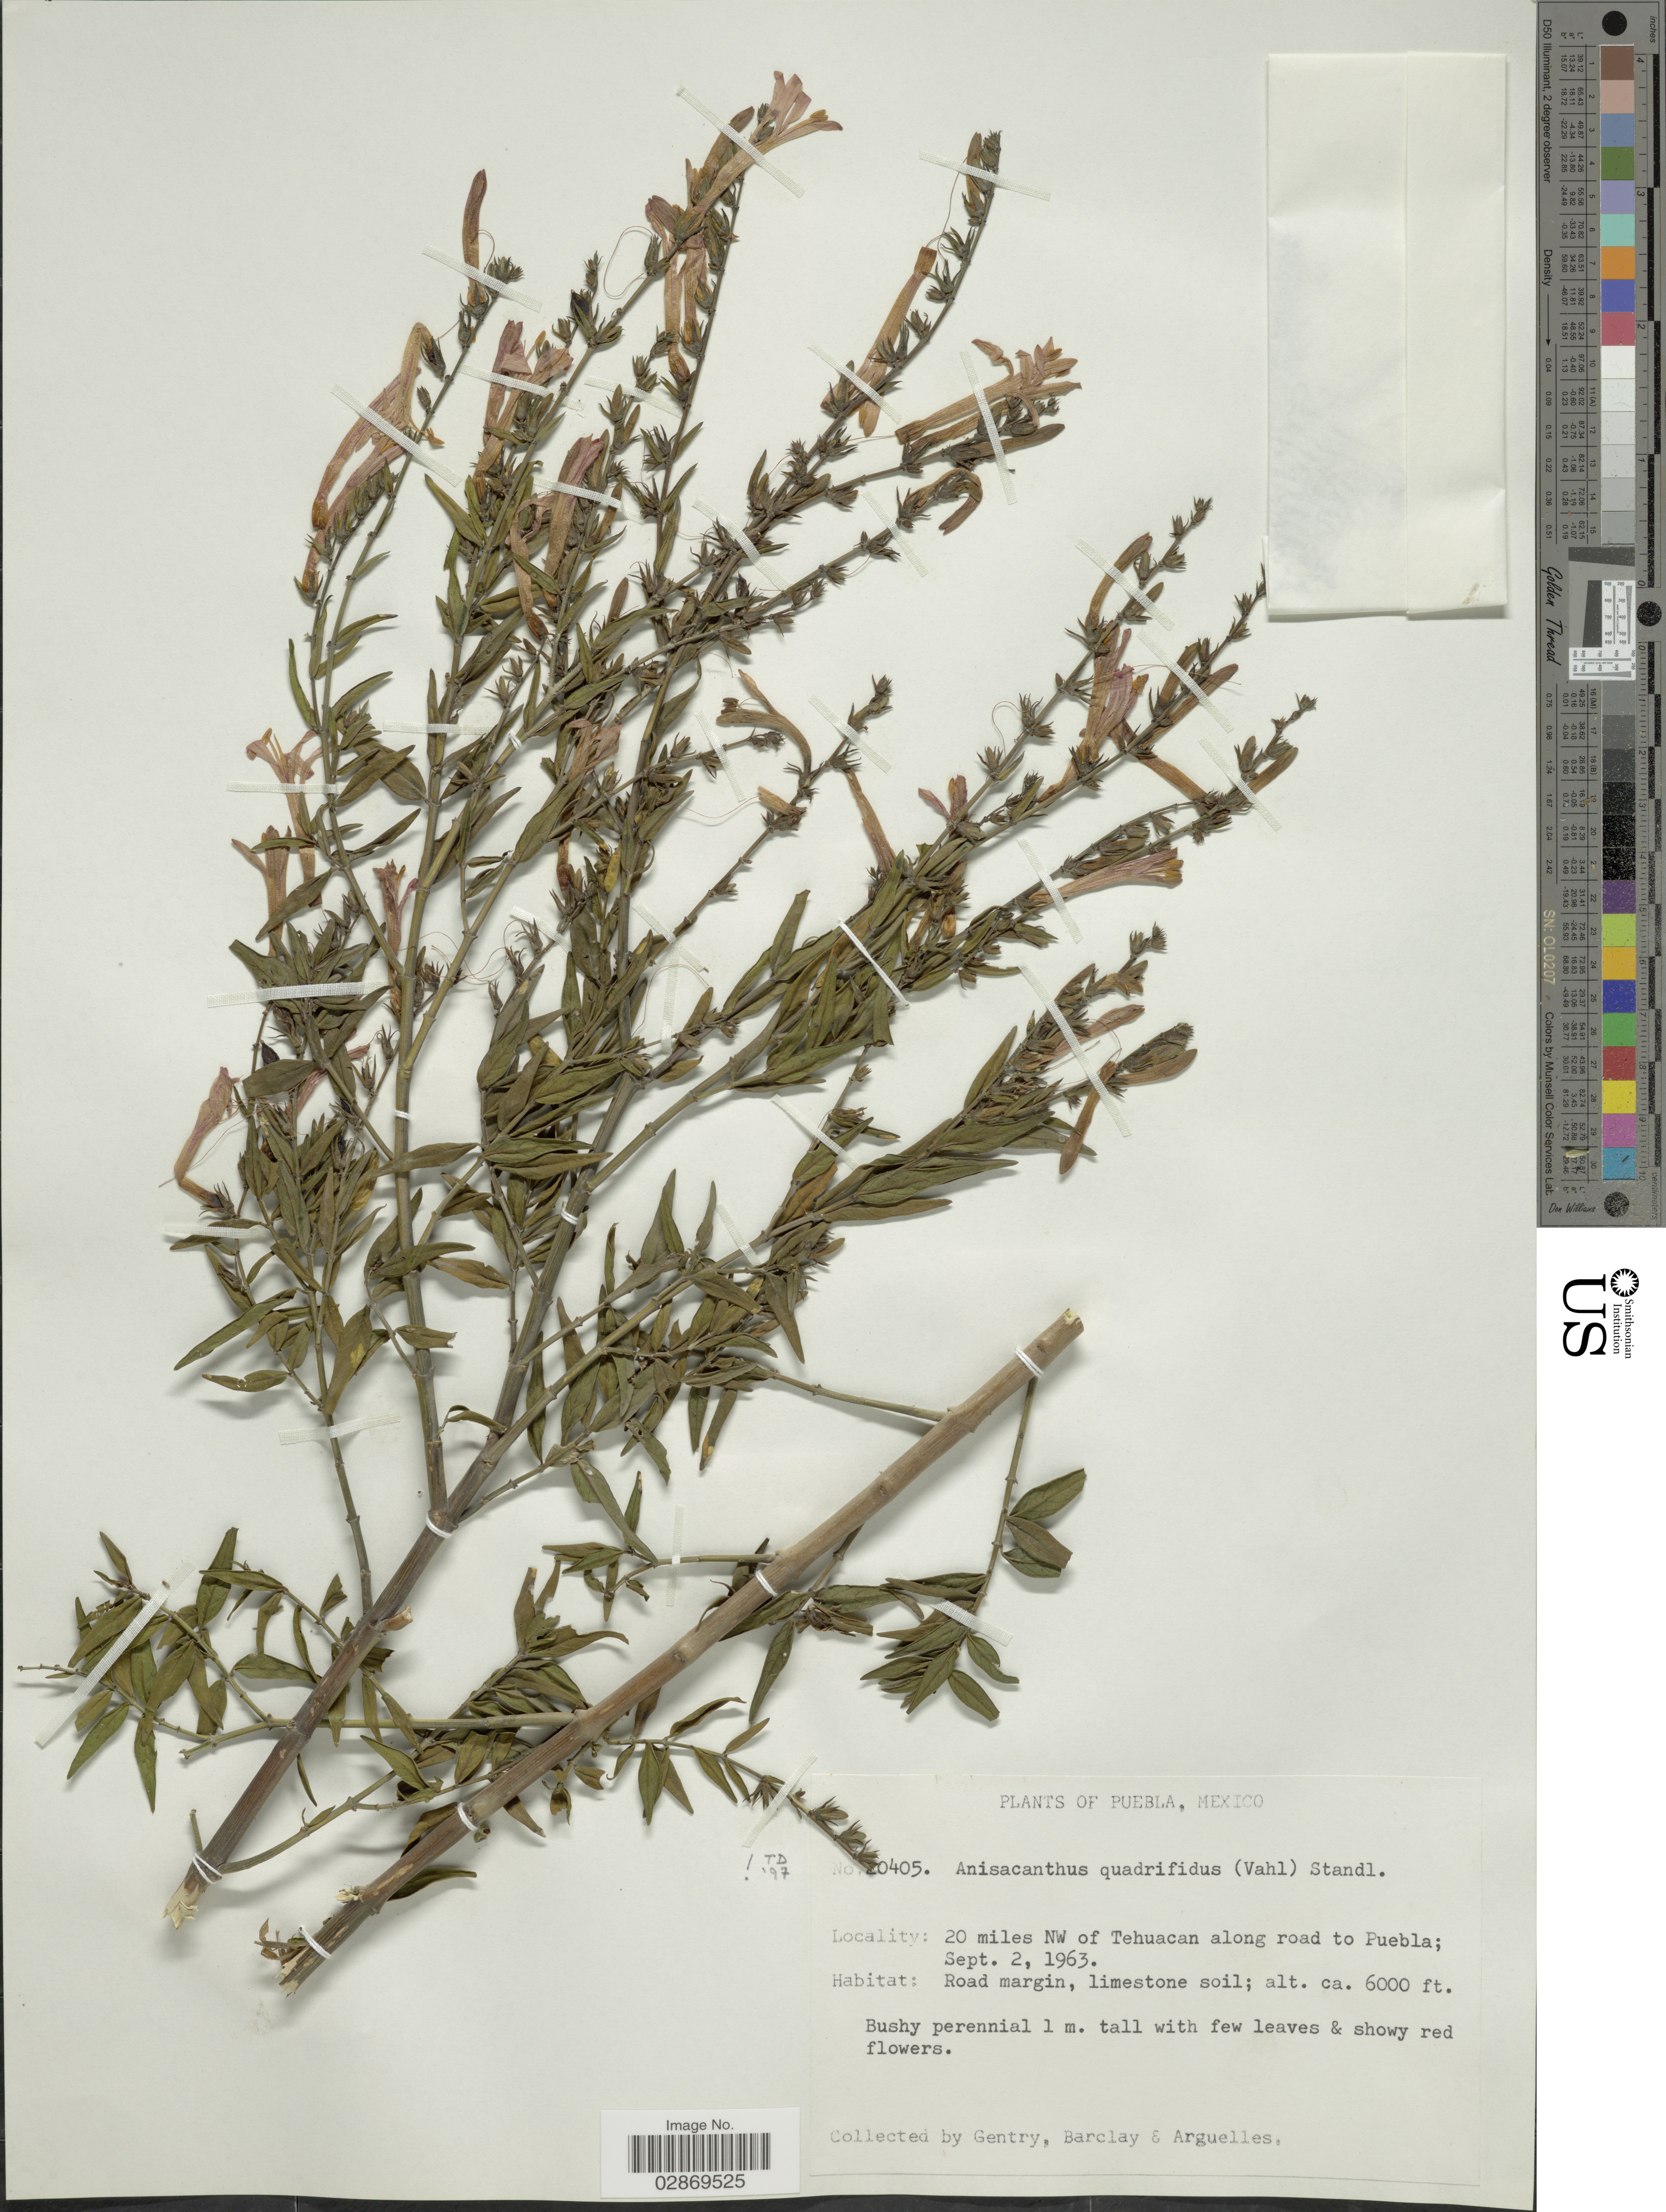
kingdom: Plantae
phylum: Tracheophyta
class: Magnoliopsida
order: Lamiales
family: Acanthaceae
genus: Anisacanthus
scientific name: Anisacanthus quadrifidus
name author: (Vahl) Nees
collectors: Gentry, --, -- Barclay & Arguelles, --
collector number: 20405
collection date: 1963-09-02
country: Mexico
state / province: Puebla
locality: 20 miles NW of Tehuacan along road to Puebla.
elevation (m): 1829